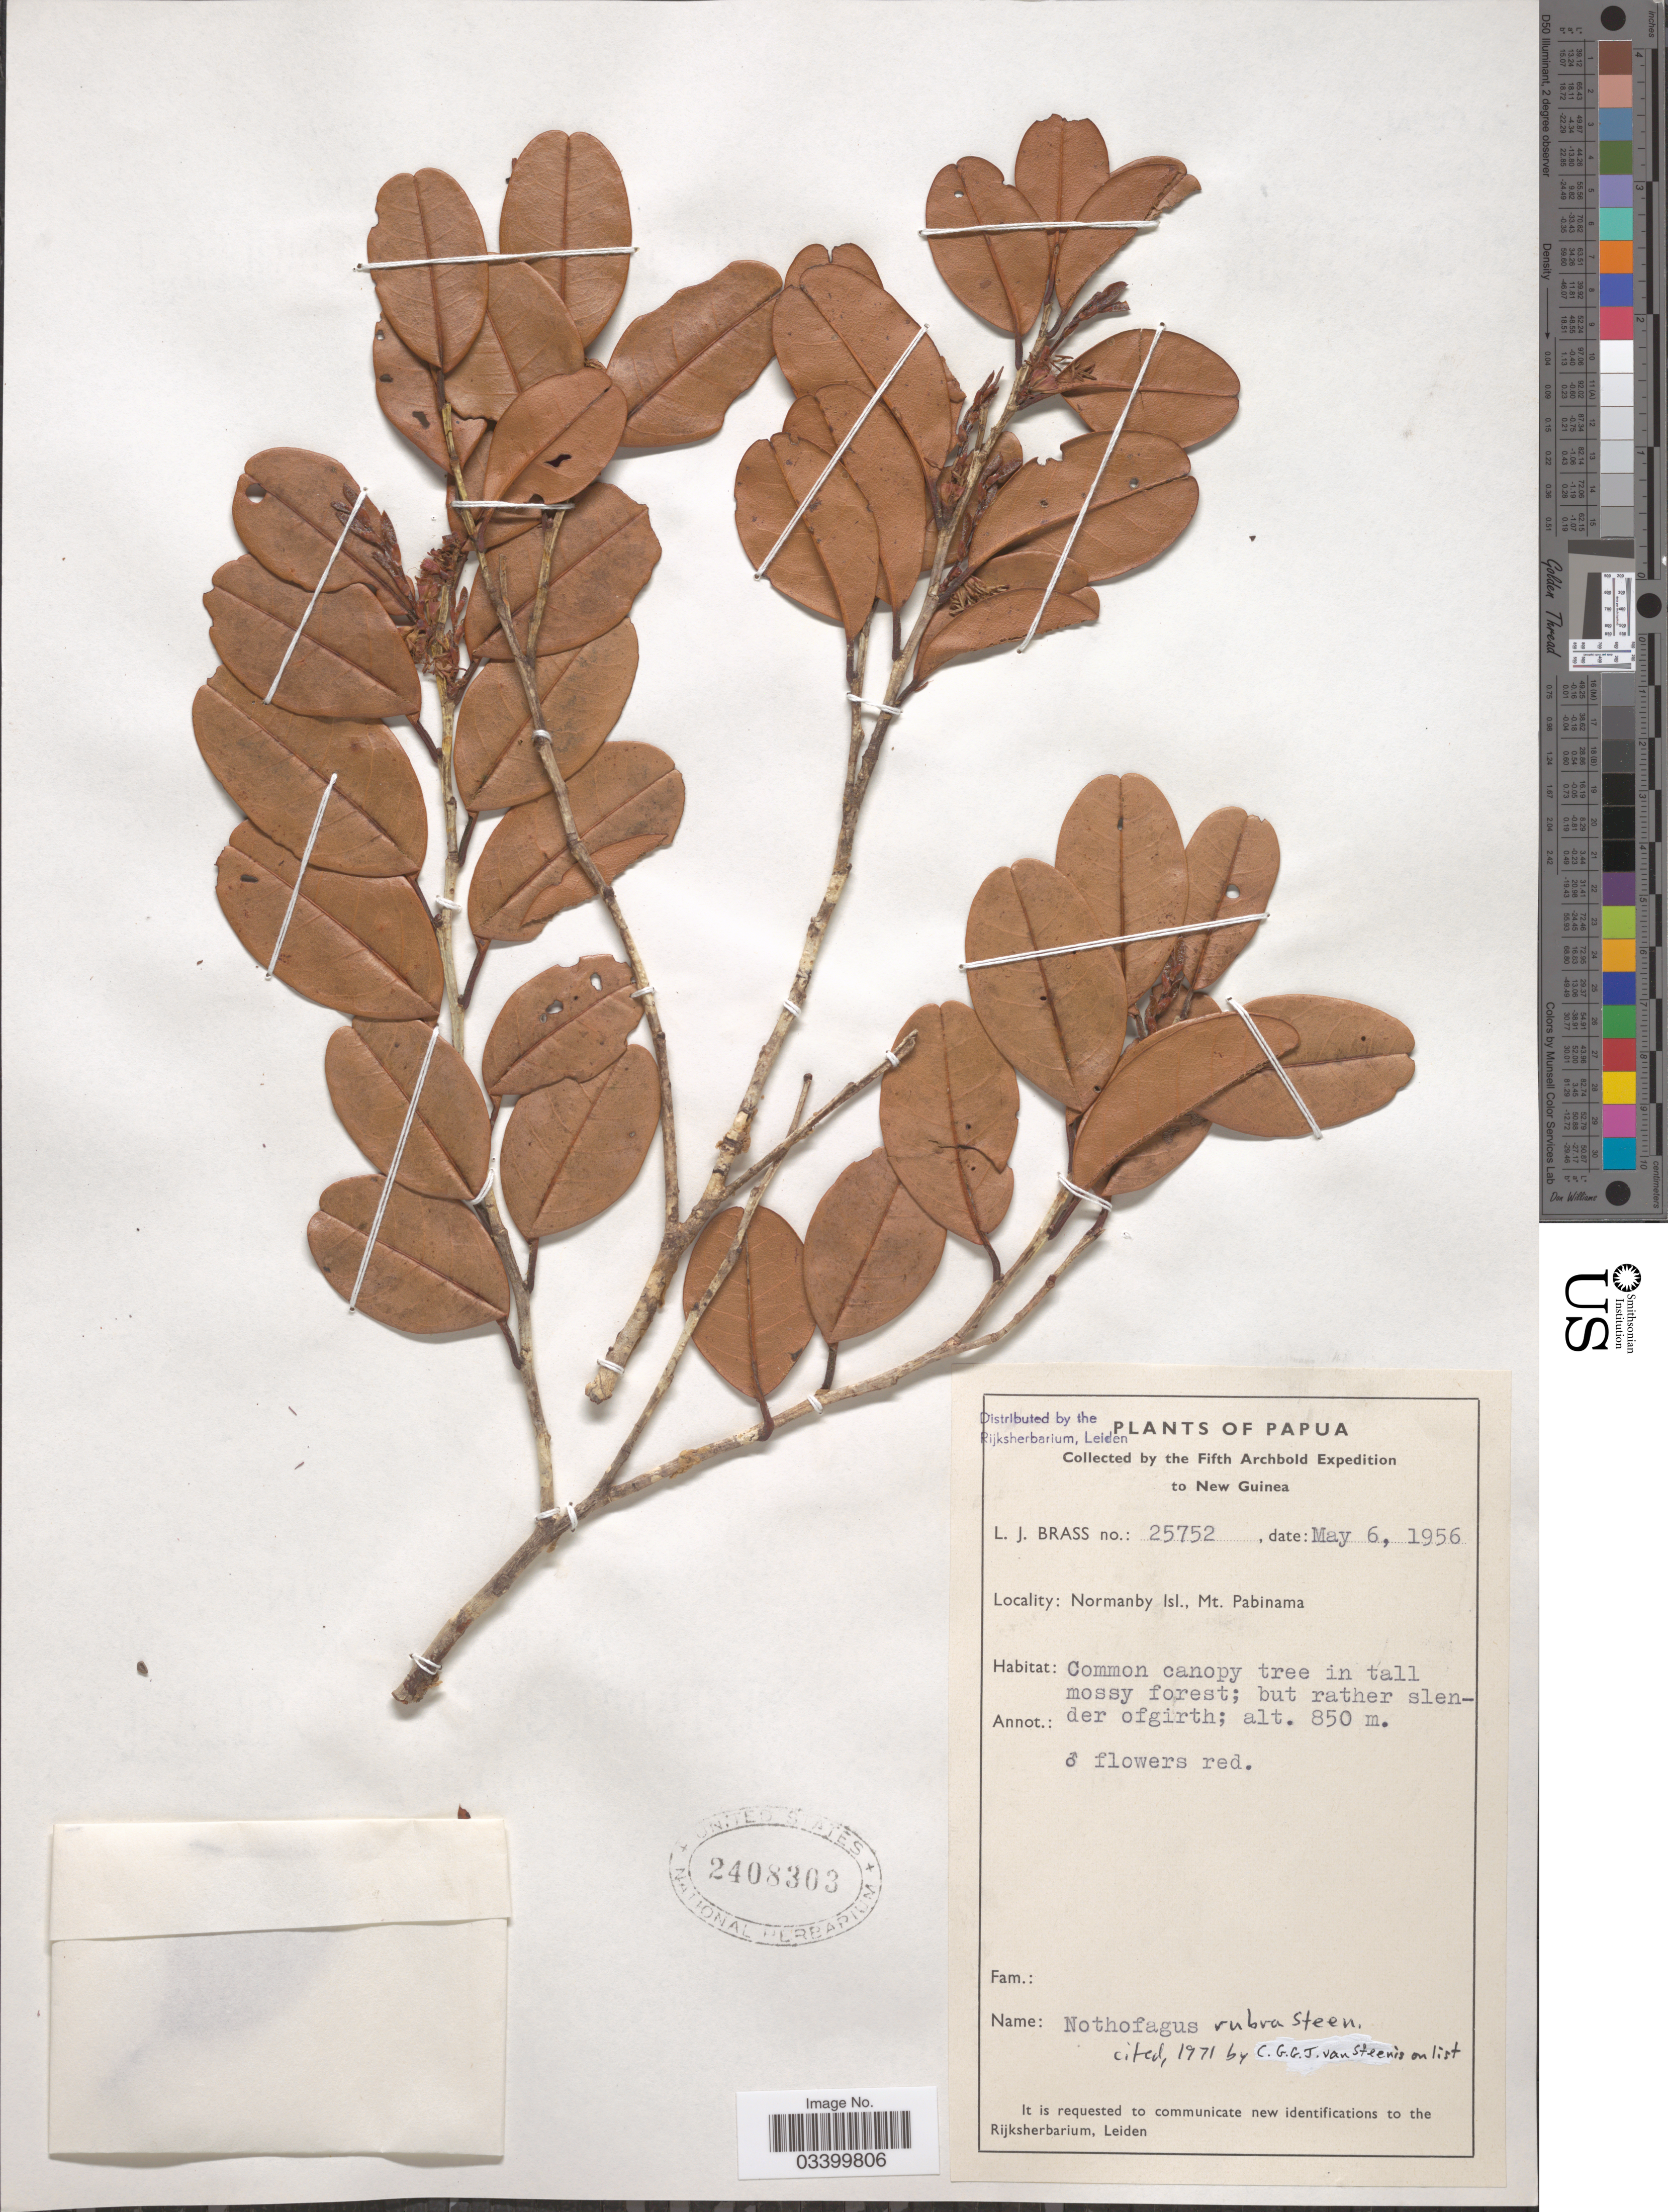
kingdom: Plantae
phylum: Tracheophyta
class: Magnoliopsida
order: Fagales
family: Nothofagaceae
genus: Nothofagus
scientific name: Nothofagus rubra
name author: Steenis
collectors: L. J. Brass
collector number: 25752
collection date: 1956-05-06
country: Papua New Guinea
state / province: Milne Bay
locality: Papua. New Guinea. Normanby Isl., Mt. Pabinama.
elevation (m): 850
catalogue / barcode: US 2408303